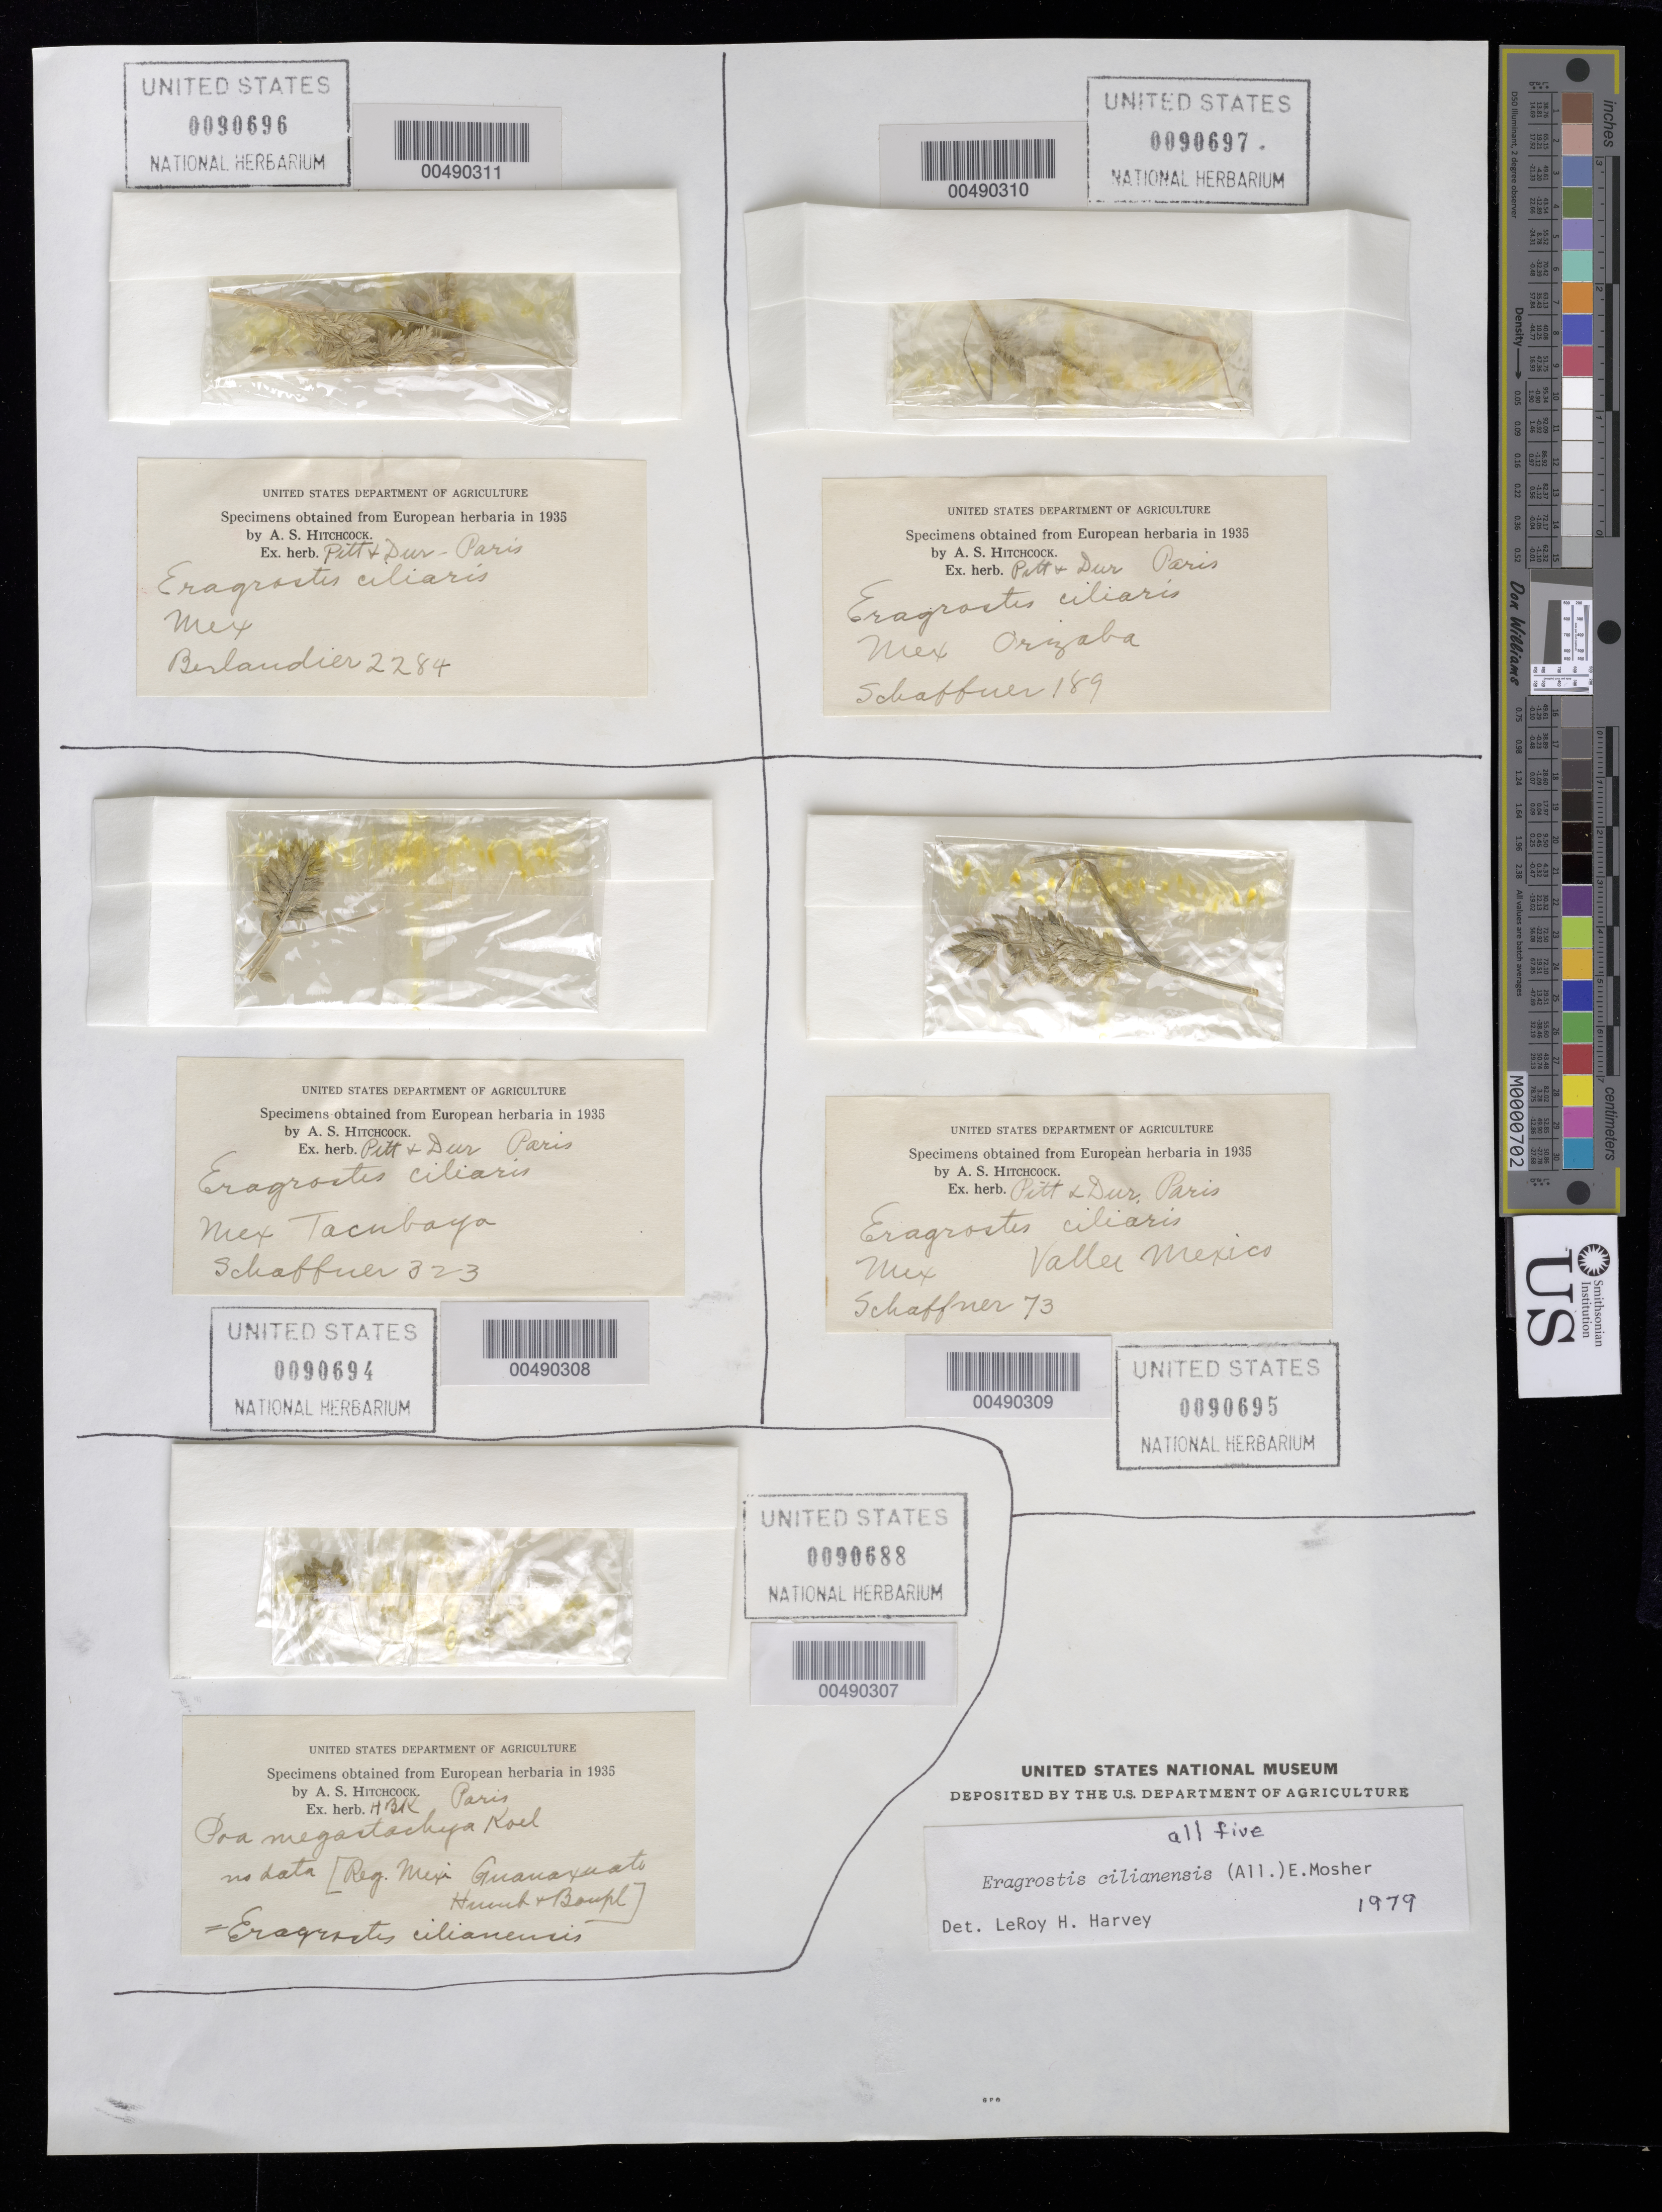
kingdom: Plantae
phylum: Tracheophyta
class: Liliopsida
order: Poales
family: Poaceae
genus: Eragrostis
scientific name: Eragrostis cilianensis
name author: (Bellardi) Vignolo ex Janch.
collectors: ex herb. H.B.K.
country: Mexico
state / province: Durango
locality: San Ramon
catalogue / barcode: US 90688